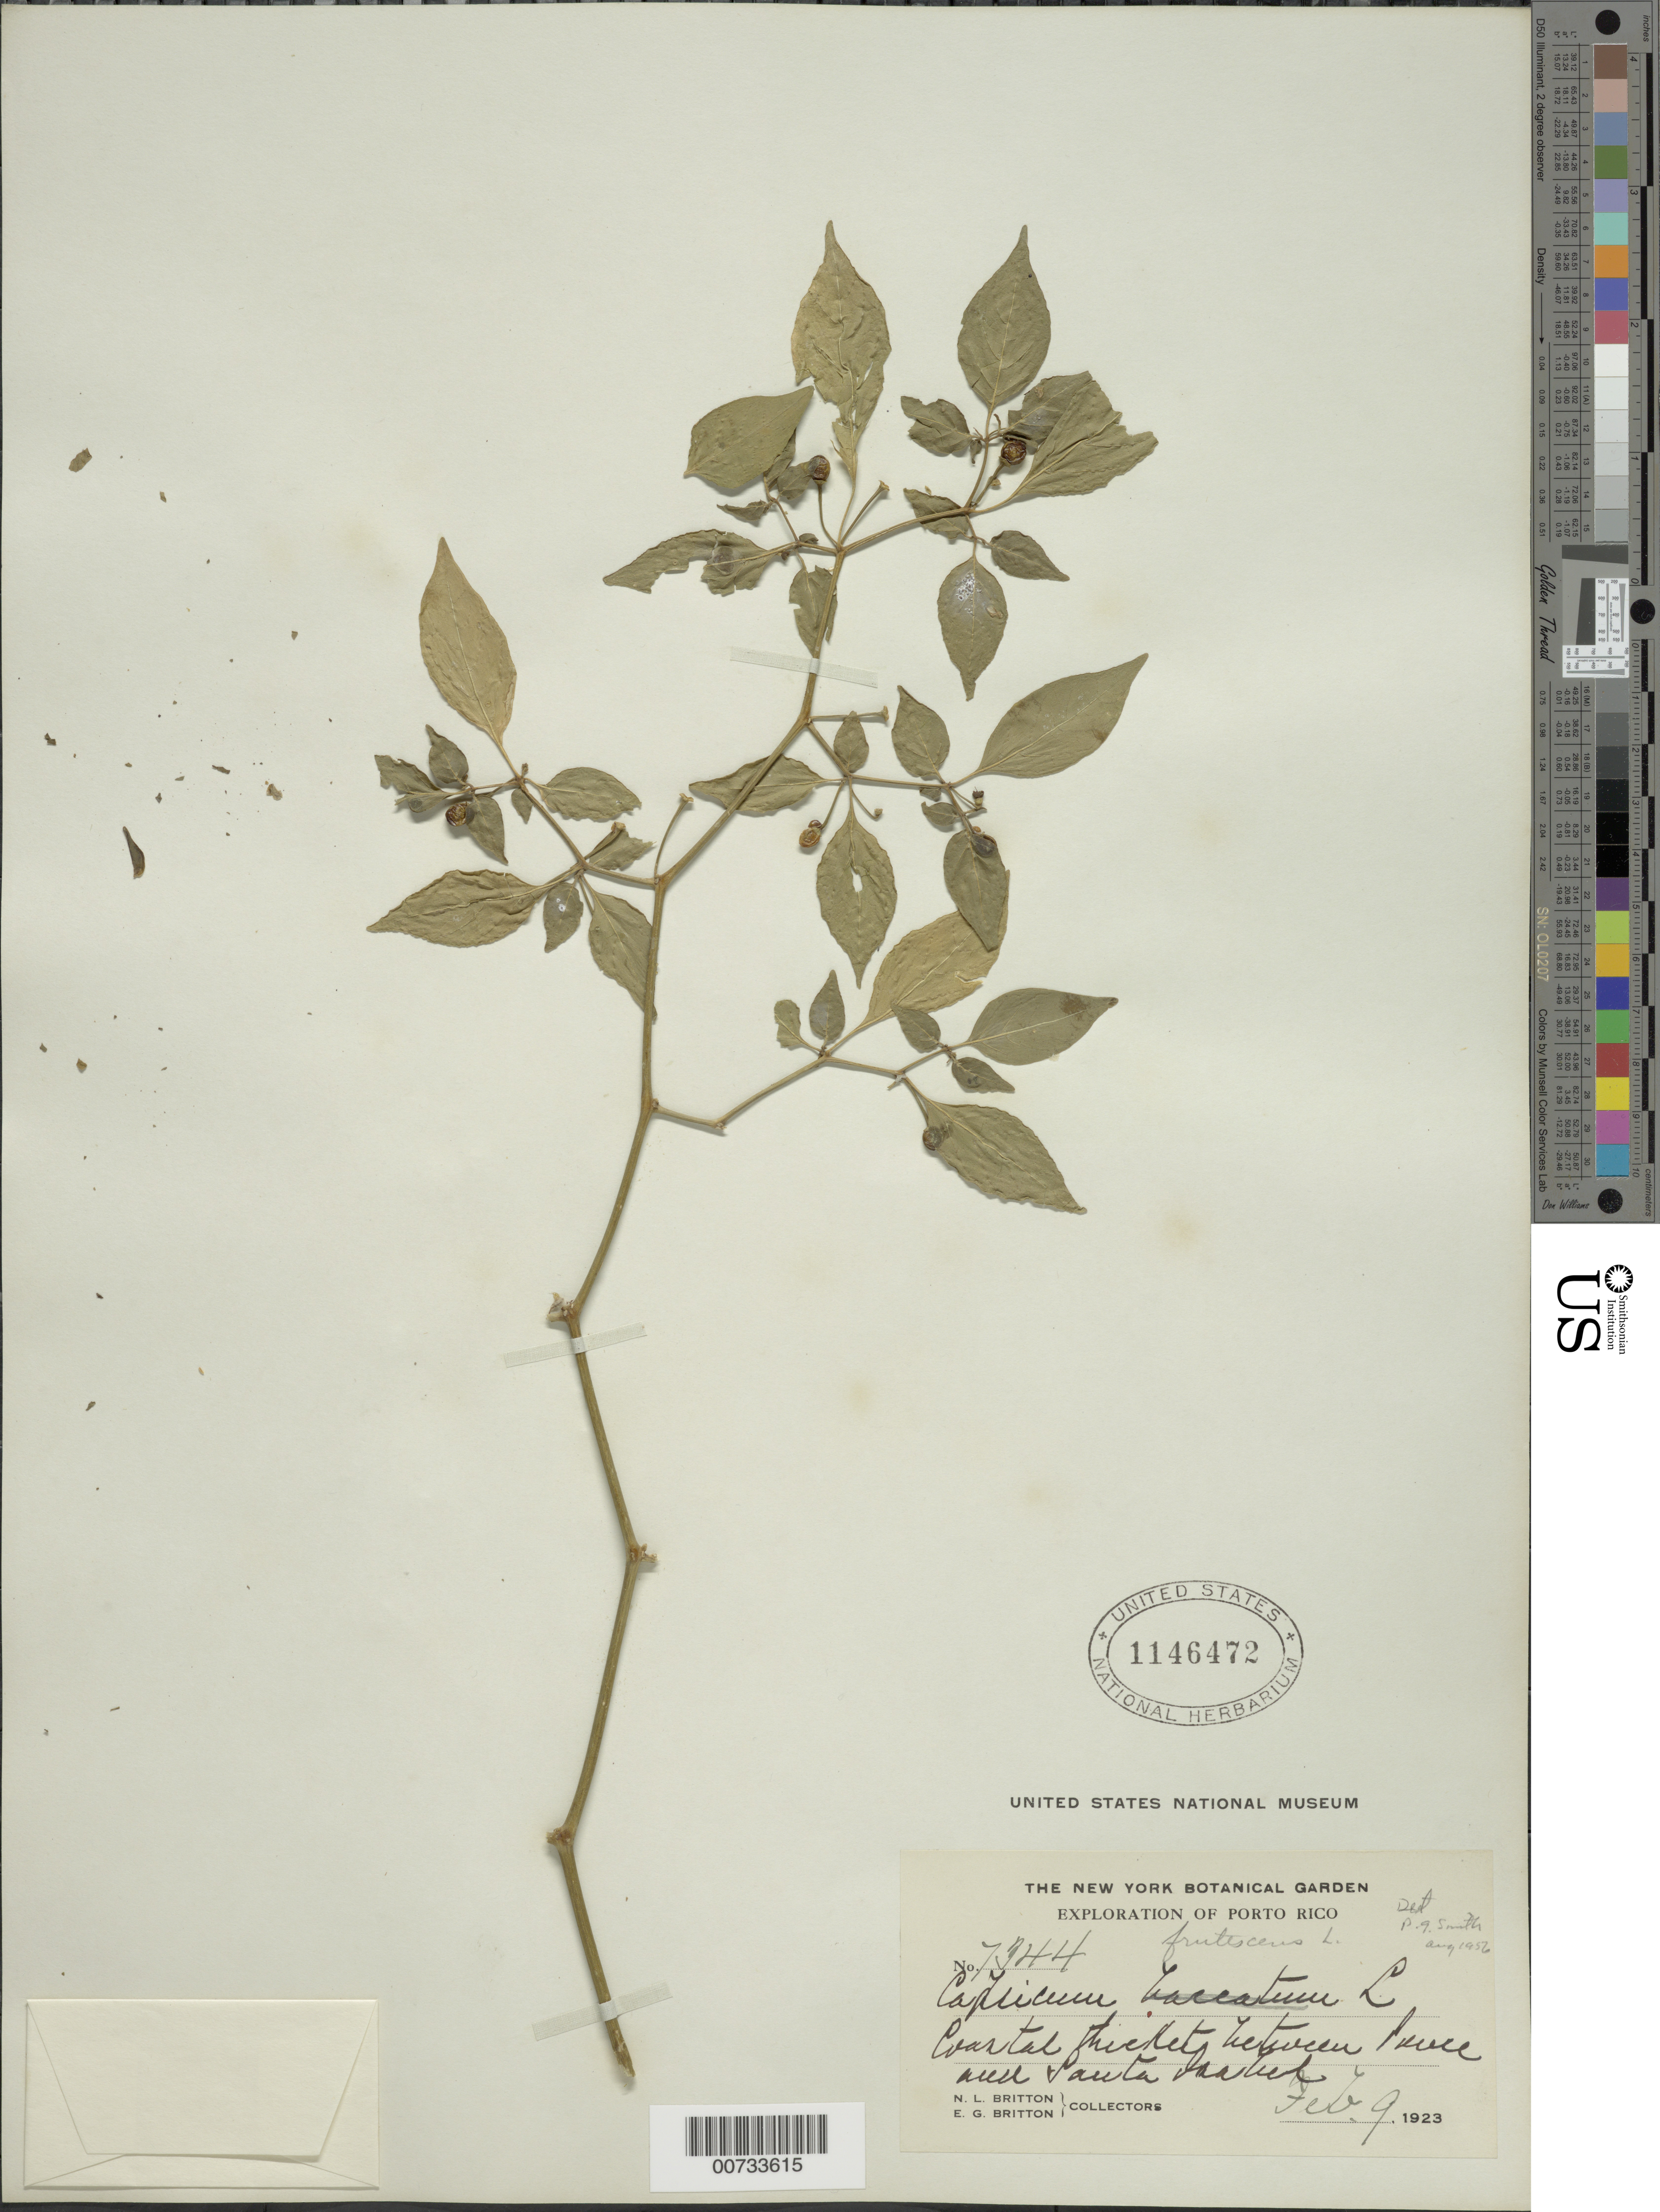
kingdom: Plantae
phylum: Tracheophyta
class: Magnoliopsida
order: Solanales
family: Solanaceae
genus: Capsicum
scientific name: Capsicum frutescens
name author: L.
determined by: Smith, P.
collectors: N. Britton & E. G. Britton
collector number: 7344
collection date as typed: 09 Feb 1923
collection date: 1923-02-09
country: Puerto Rico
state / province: Ponce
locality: Ponce and Santa Isabel, btw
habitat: Coastal thicket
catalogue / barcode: US 1146472